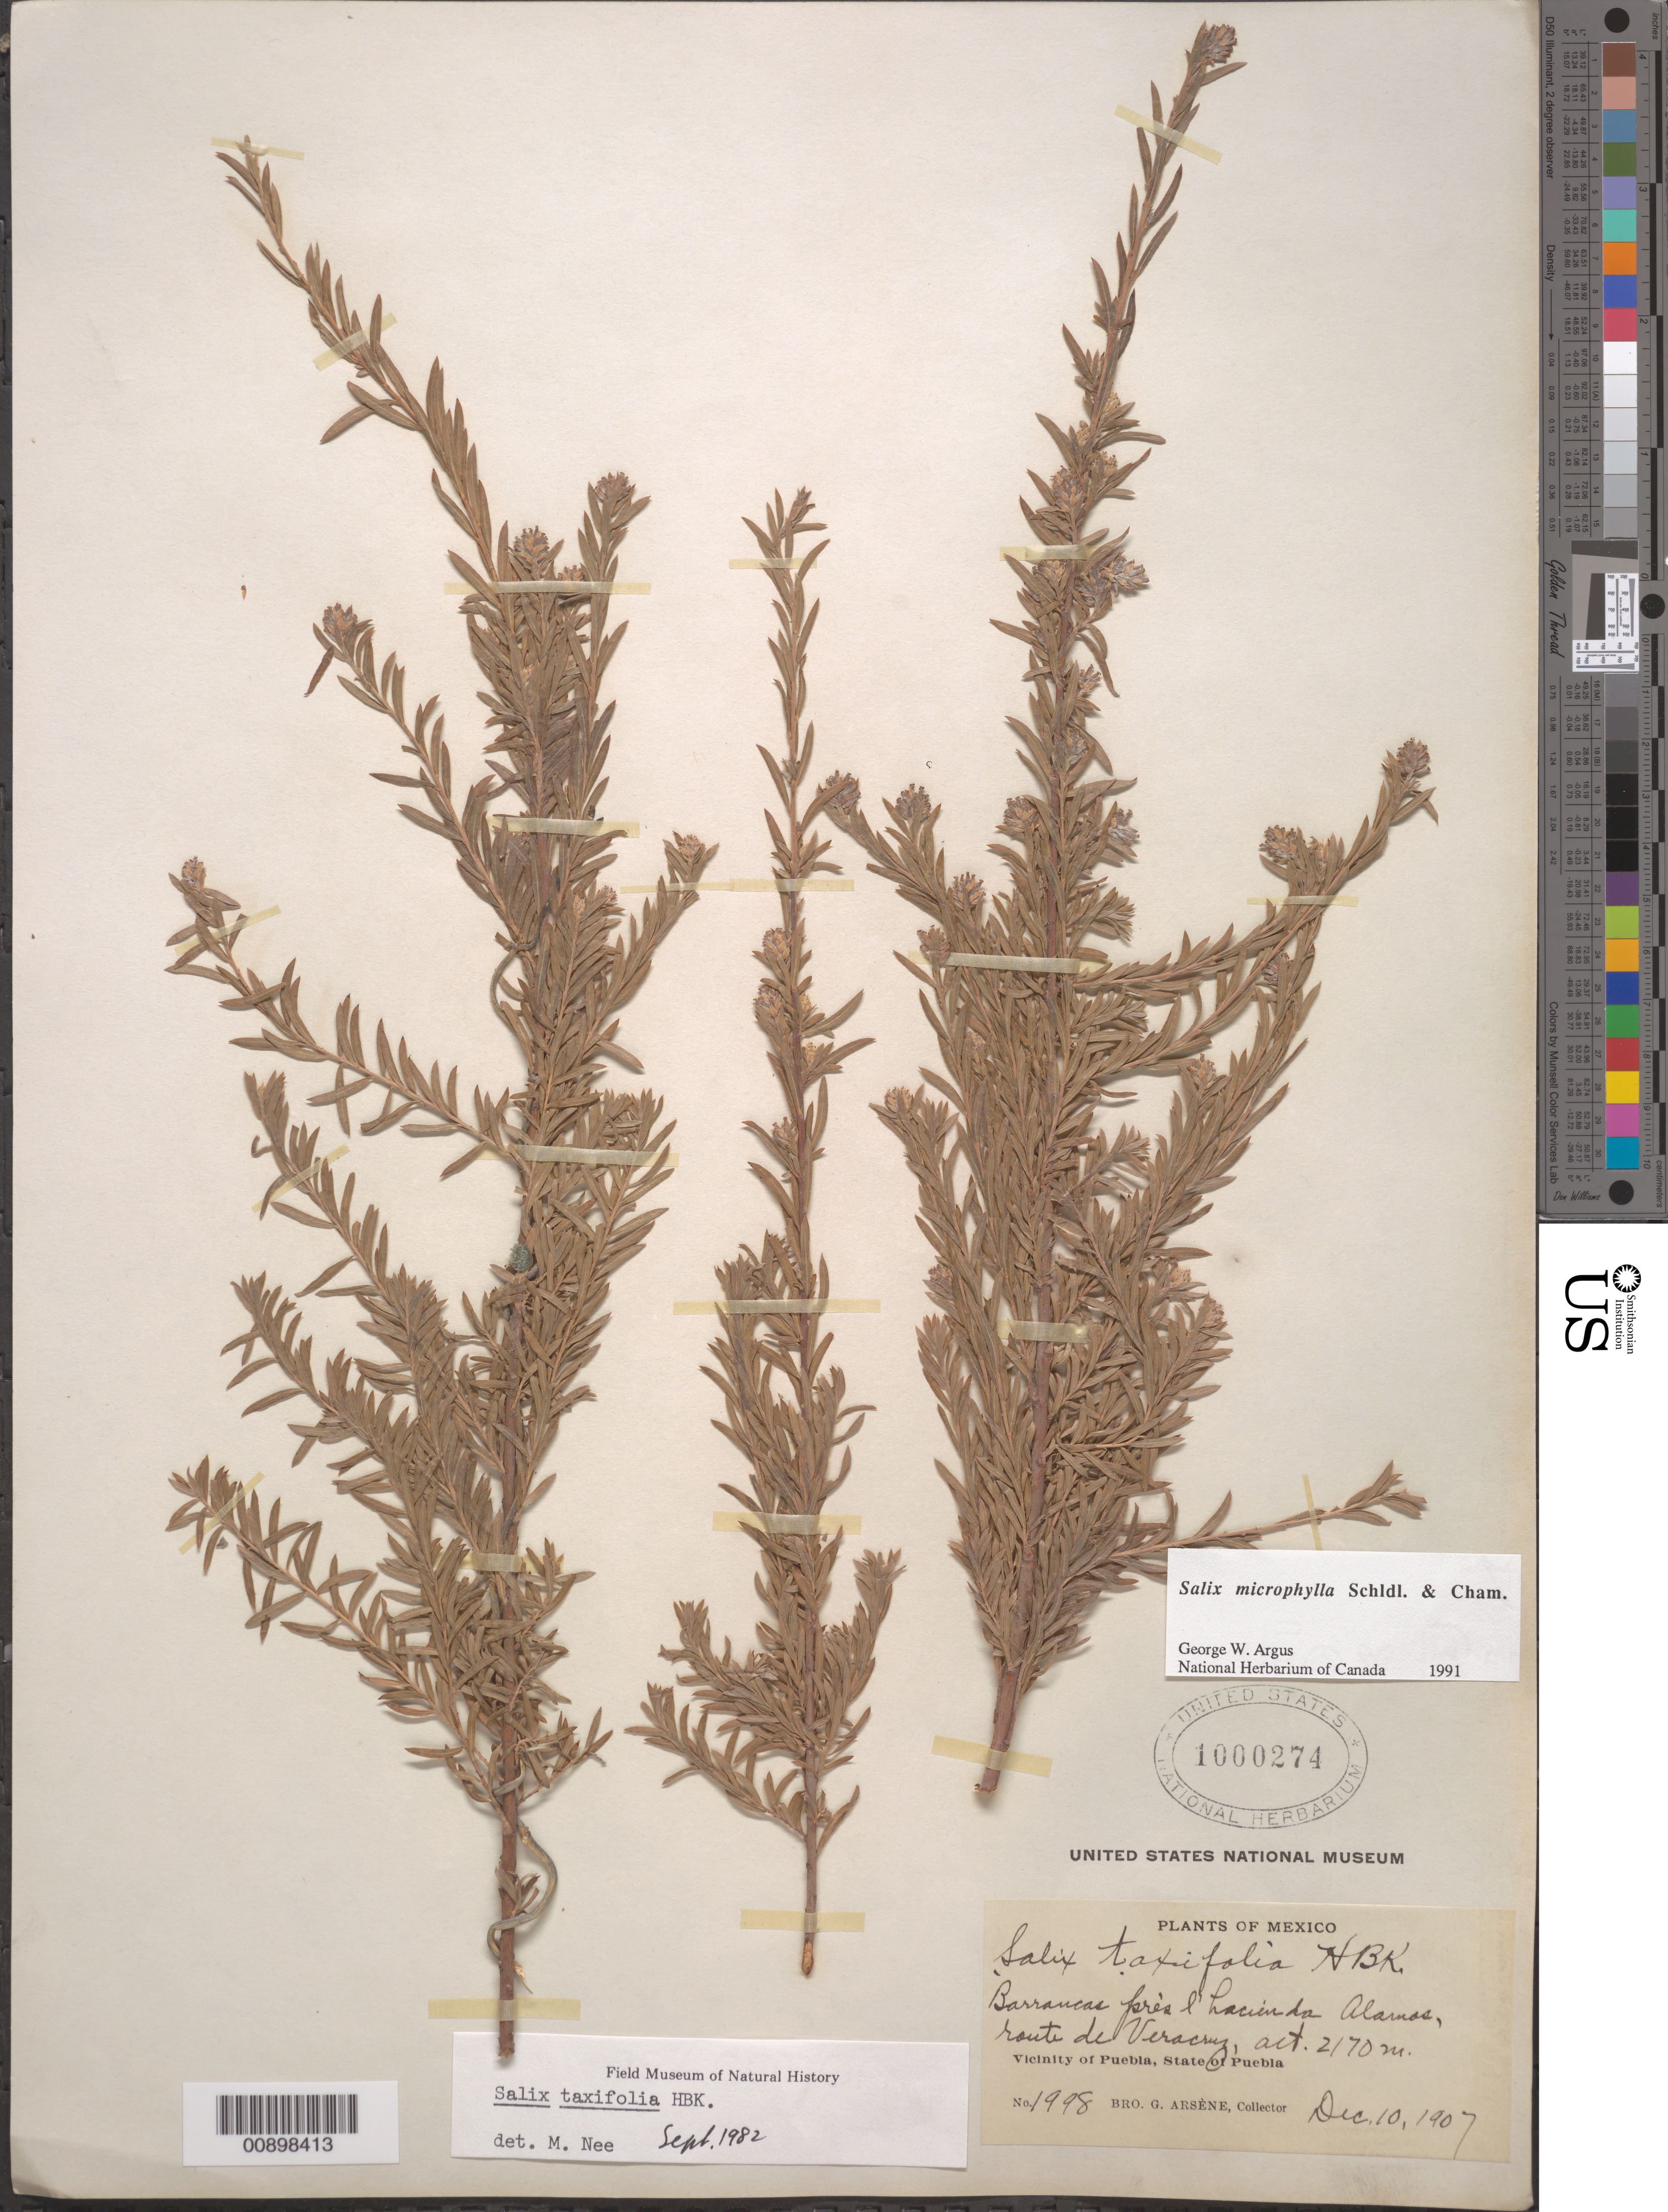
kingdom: Plantae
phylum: Tracheophyta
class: Magnoliopsida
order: Malpighiales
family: Salicaceae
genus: Salix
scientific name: Salix microphylla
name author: Schltdl. & Cham.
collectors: Bro. G. Arsène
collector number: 1998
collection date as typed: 10 Dec 1907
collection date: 1907-12-10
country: Mexico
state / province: Puebla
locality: Barrancas près l'hacienda Alamos, route de Veracruz. Vicinity of Puebla, State of Puebla.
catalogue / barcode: US 1000274